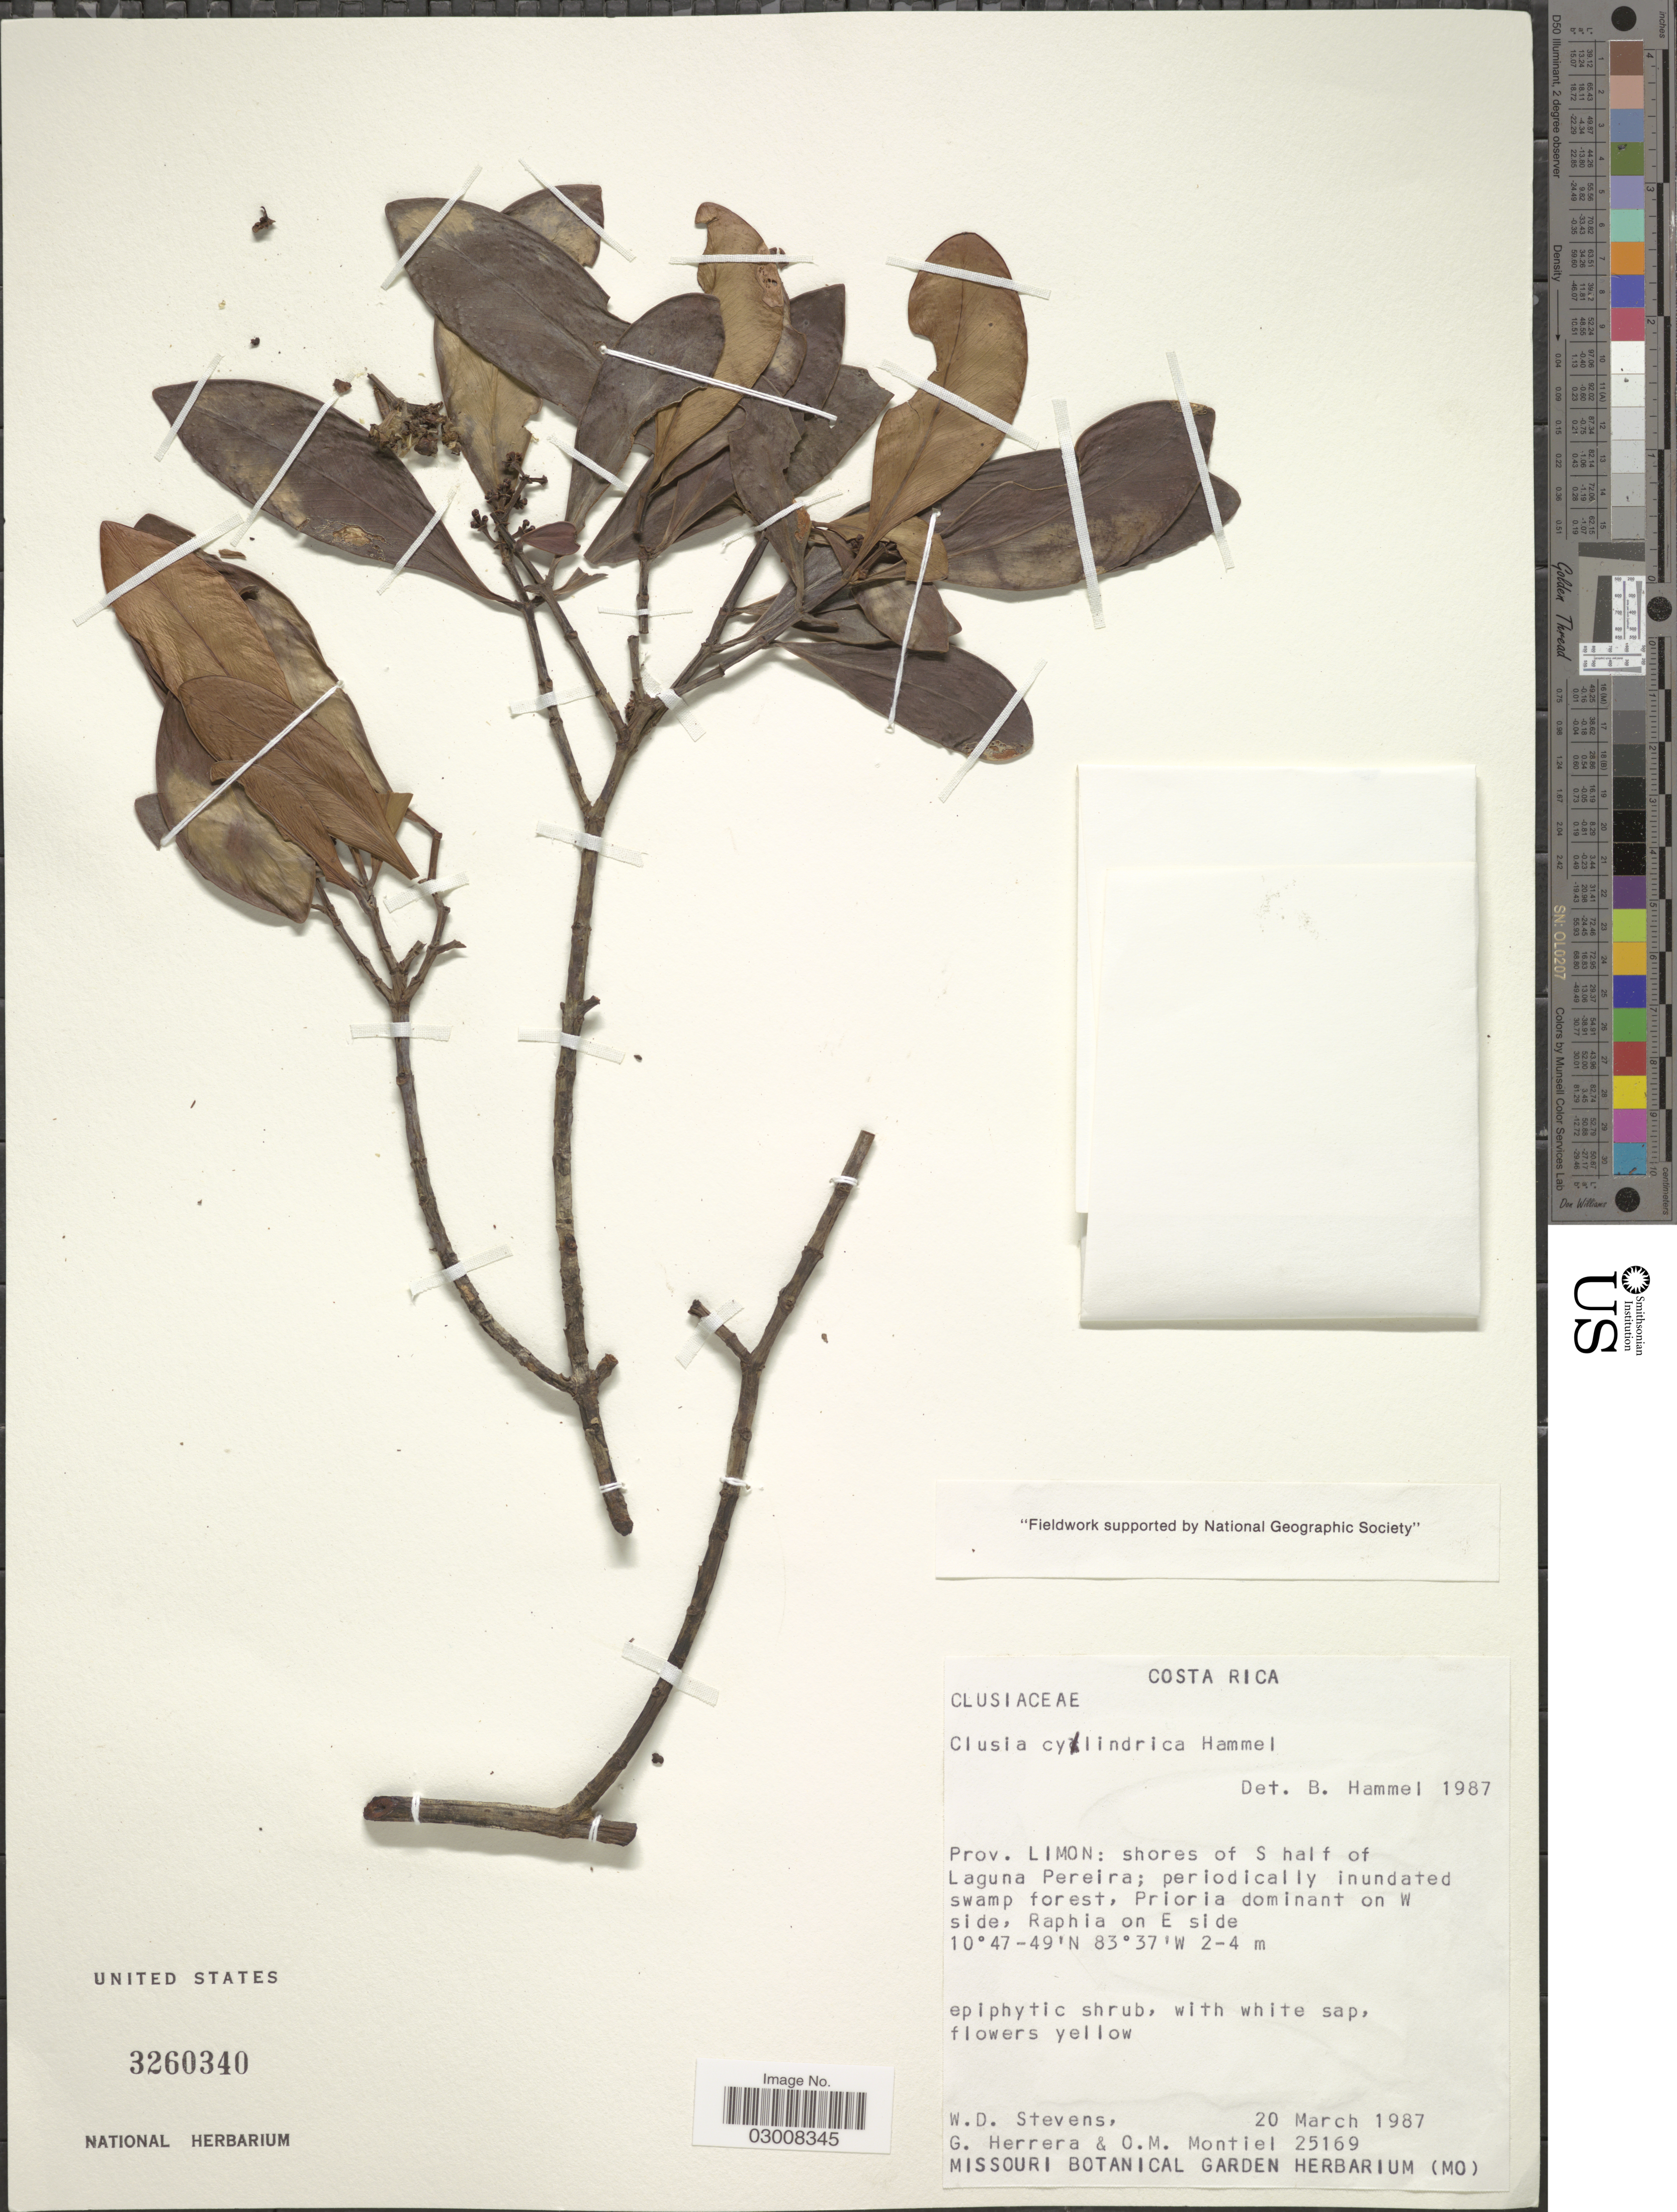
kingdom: Plantae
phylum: Tracheophyta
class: Magnoliopsida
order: Malpighiales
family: Clusiaceae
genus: Clusia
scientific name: Clusia cylindrica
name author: Hammel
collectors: W. D. Stevens, G. Herrera & O. Montiel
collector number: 25169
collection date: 1987-03-20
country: Costa Rica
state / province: Limón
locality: Prov. Limon: shores of S half of Laguna Pereira; periodically inundated swamp forest, Priora dominant on W side, Raphia on E side.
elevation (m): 2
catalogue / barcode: US 3260340